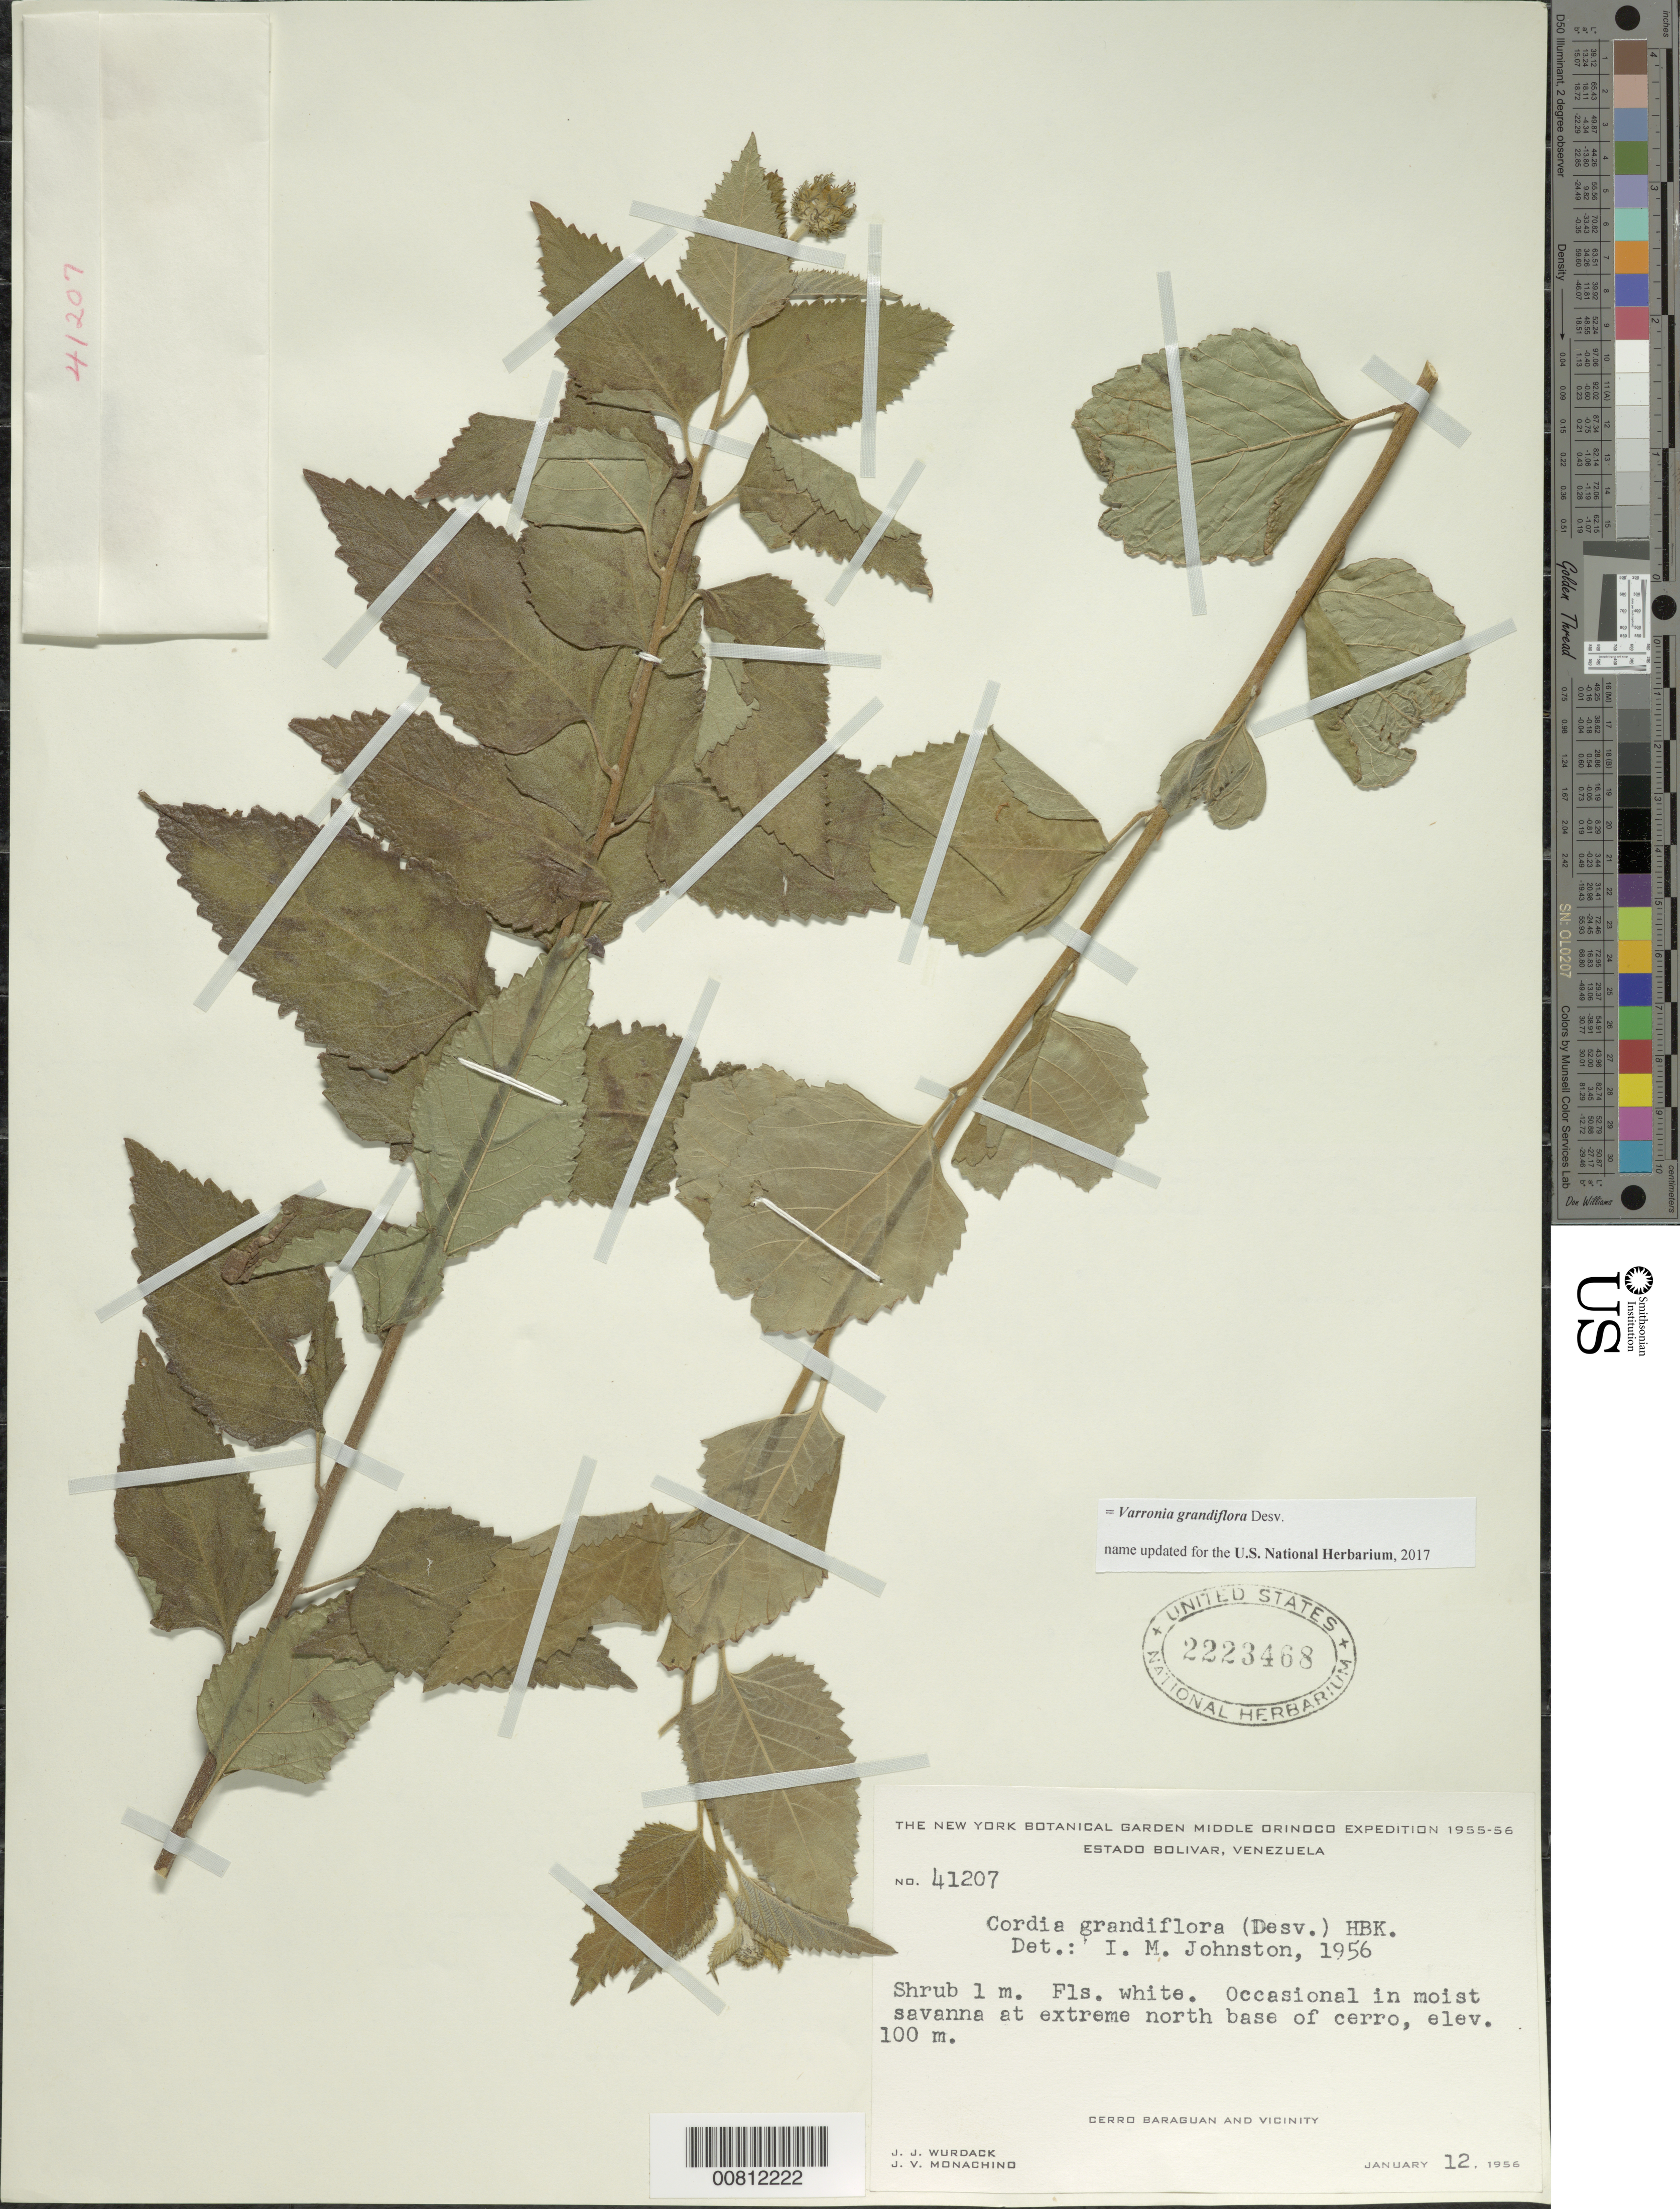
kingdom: Plantae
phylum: Tracheophyta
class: Magnoliopsida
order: Boraginales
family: Cordiaceae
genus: Cordia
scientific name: Cordia grandiflora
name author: (Desv.) Kunth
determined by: Johnston, I. M.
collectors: J. J. Wurdack & J. V. Monachino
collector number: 41207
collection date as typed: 12-Jan-56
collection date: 1956-01-12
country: Venezuela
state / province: Bolívar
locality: Cerro Baraguan, extreme N base and vicinity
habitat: Moist savanna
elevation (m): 100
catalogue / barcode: US 2223468